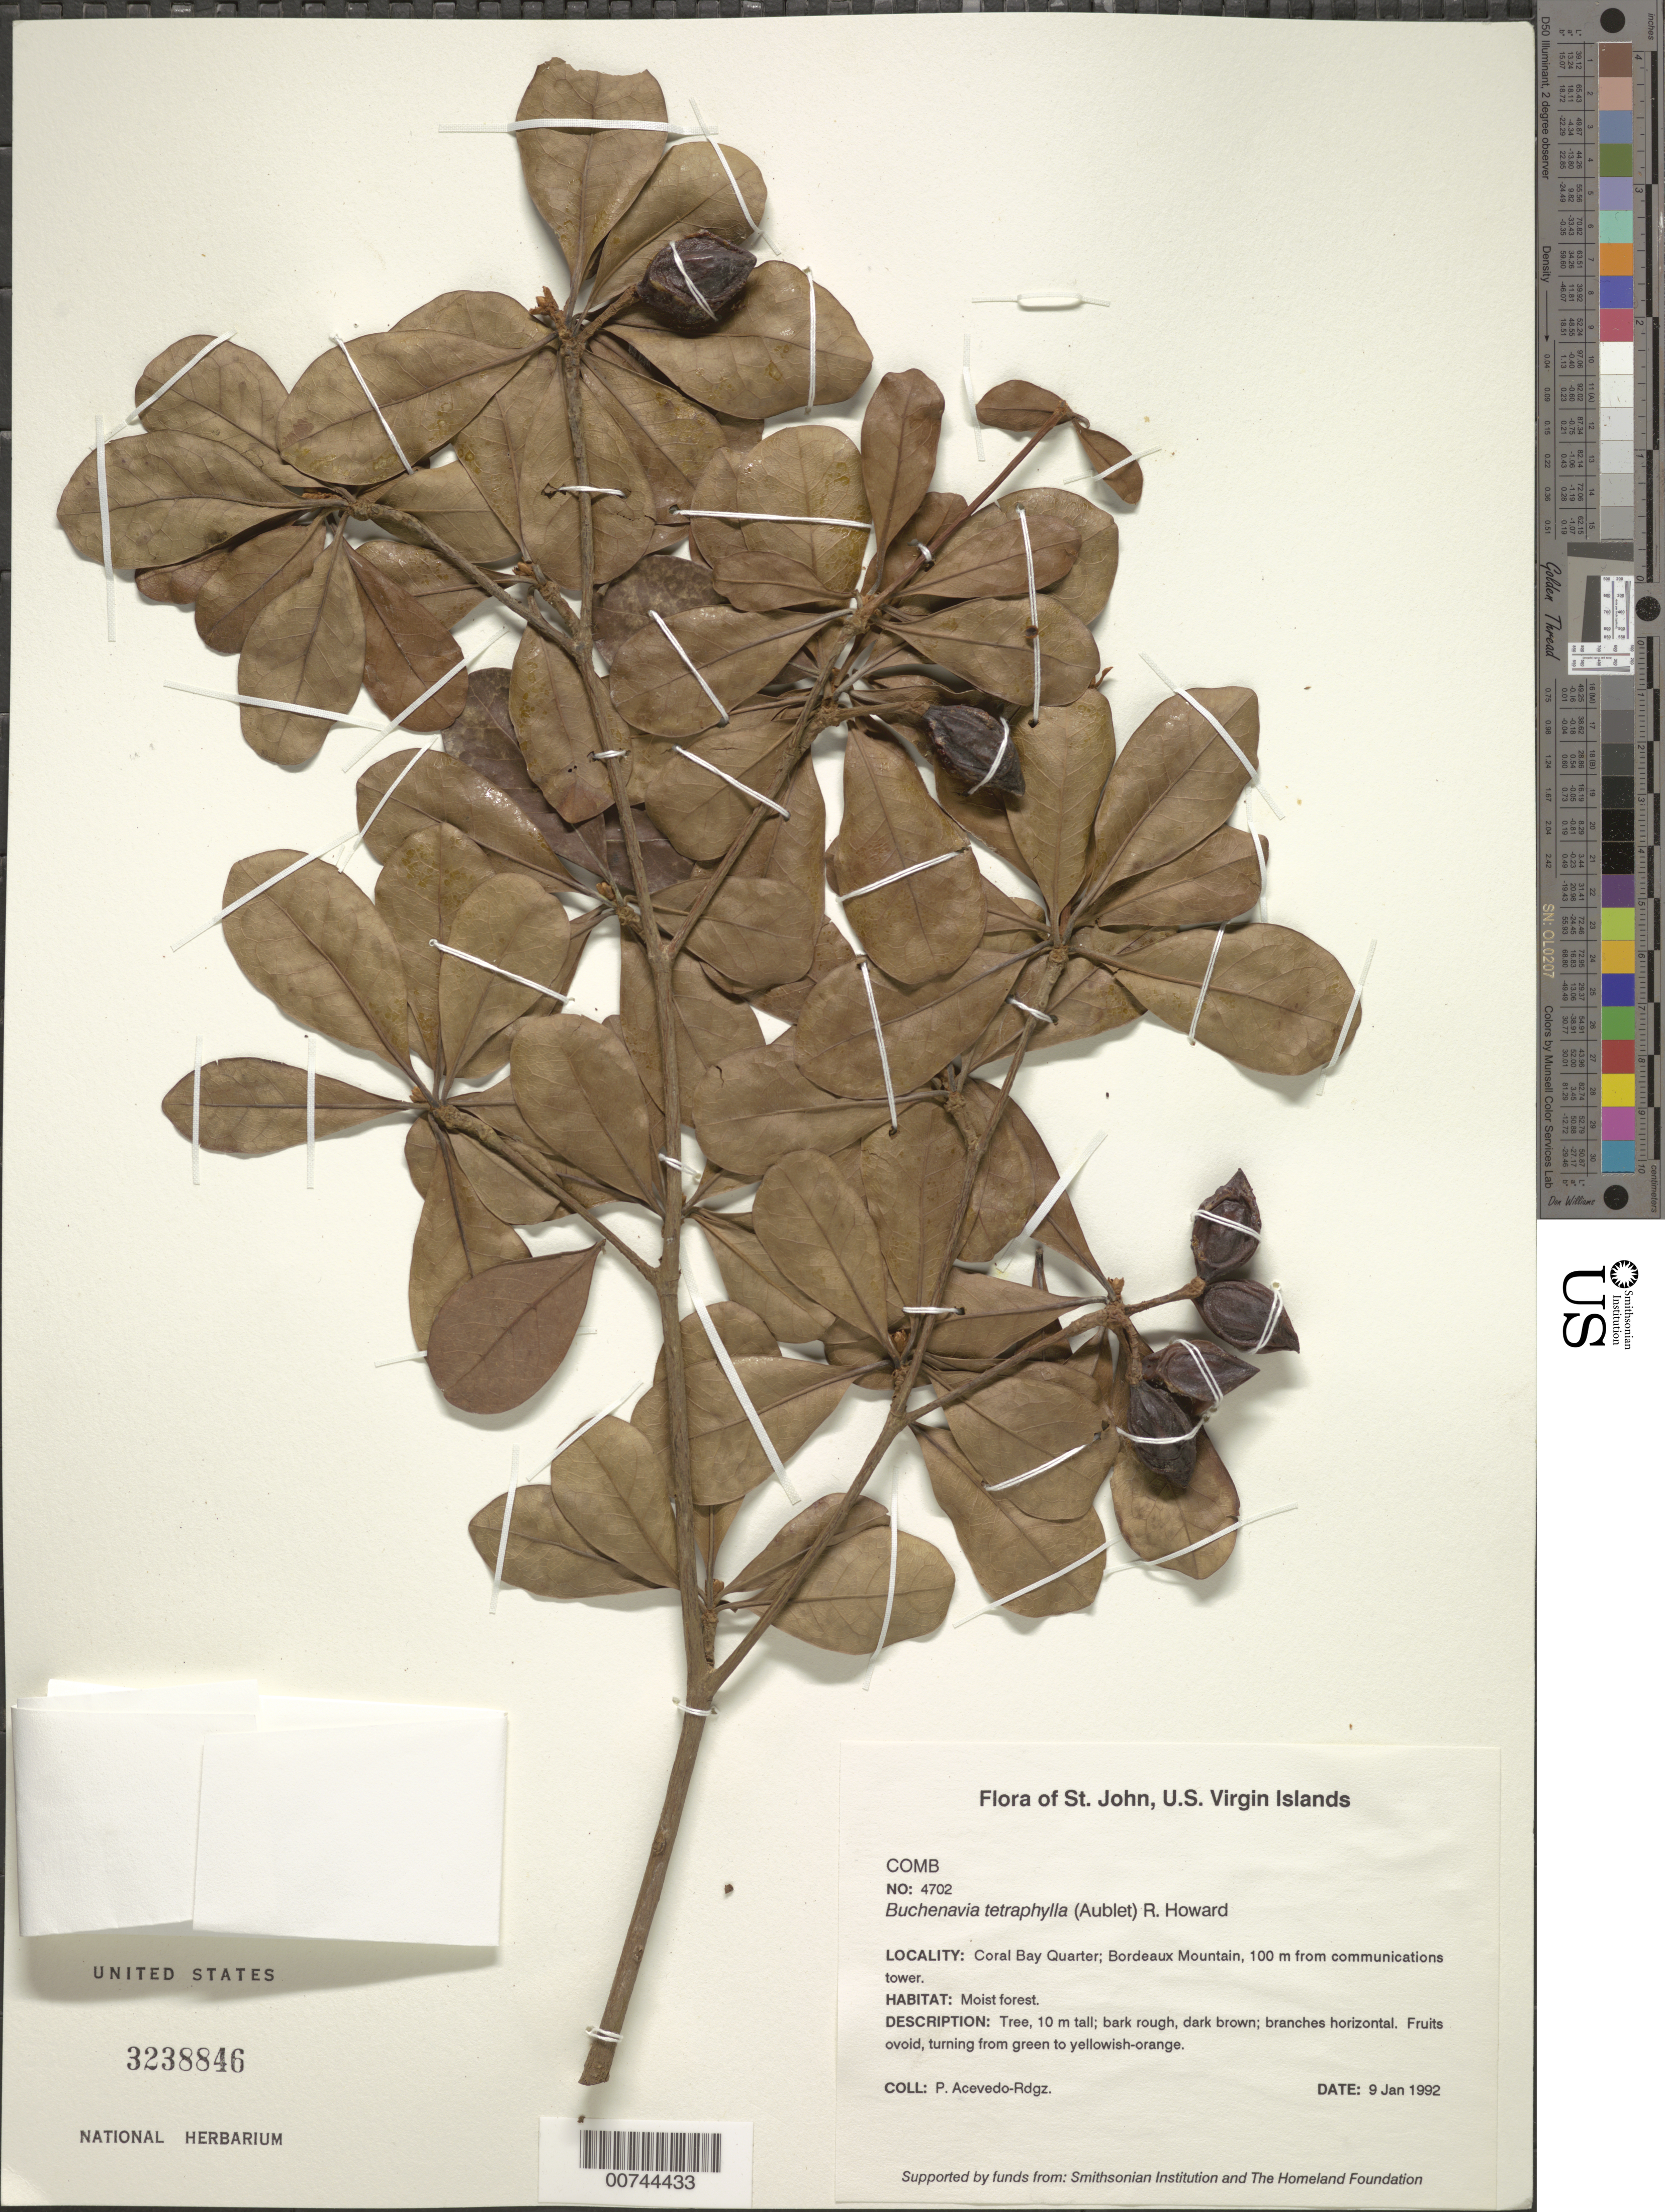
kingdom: Plantae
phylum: Tracheophyta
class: Magnoliopsida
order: Myrtales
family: Combretaceae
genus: Terminalia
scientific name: Terminalia tetraphylla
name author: (Aubl.) Gere & Boatwr.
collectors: P. Acevedo-Rodr.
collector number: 4702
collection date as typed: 09 Jan 1992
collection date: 1992-01-09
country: U.S. Virgin Islands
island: St. John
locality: Coral Bay Quarter; Bordeaux Mountain, 100 m from communications tower.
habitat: Moist forest.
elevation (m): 300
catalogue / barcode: US 3238846